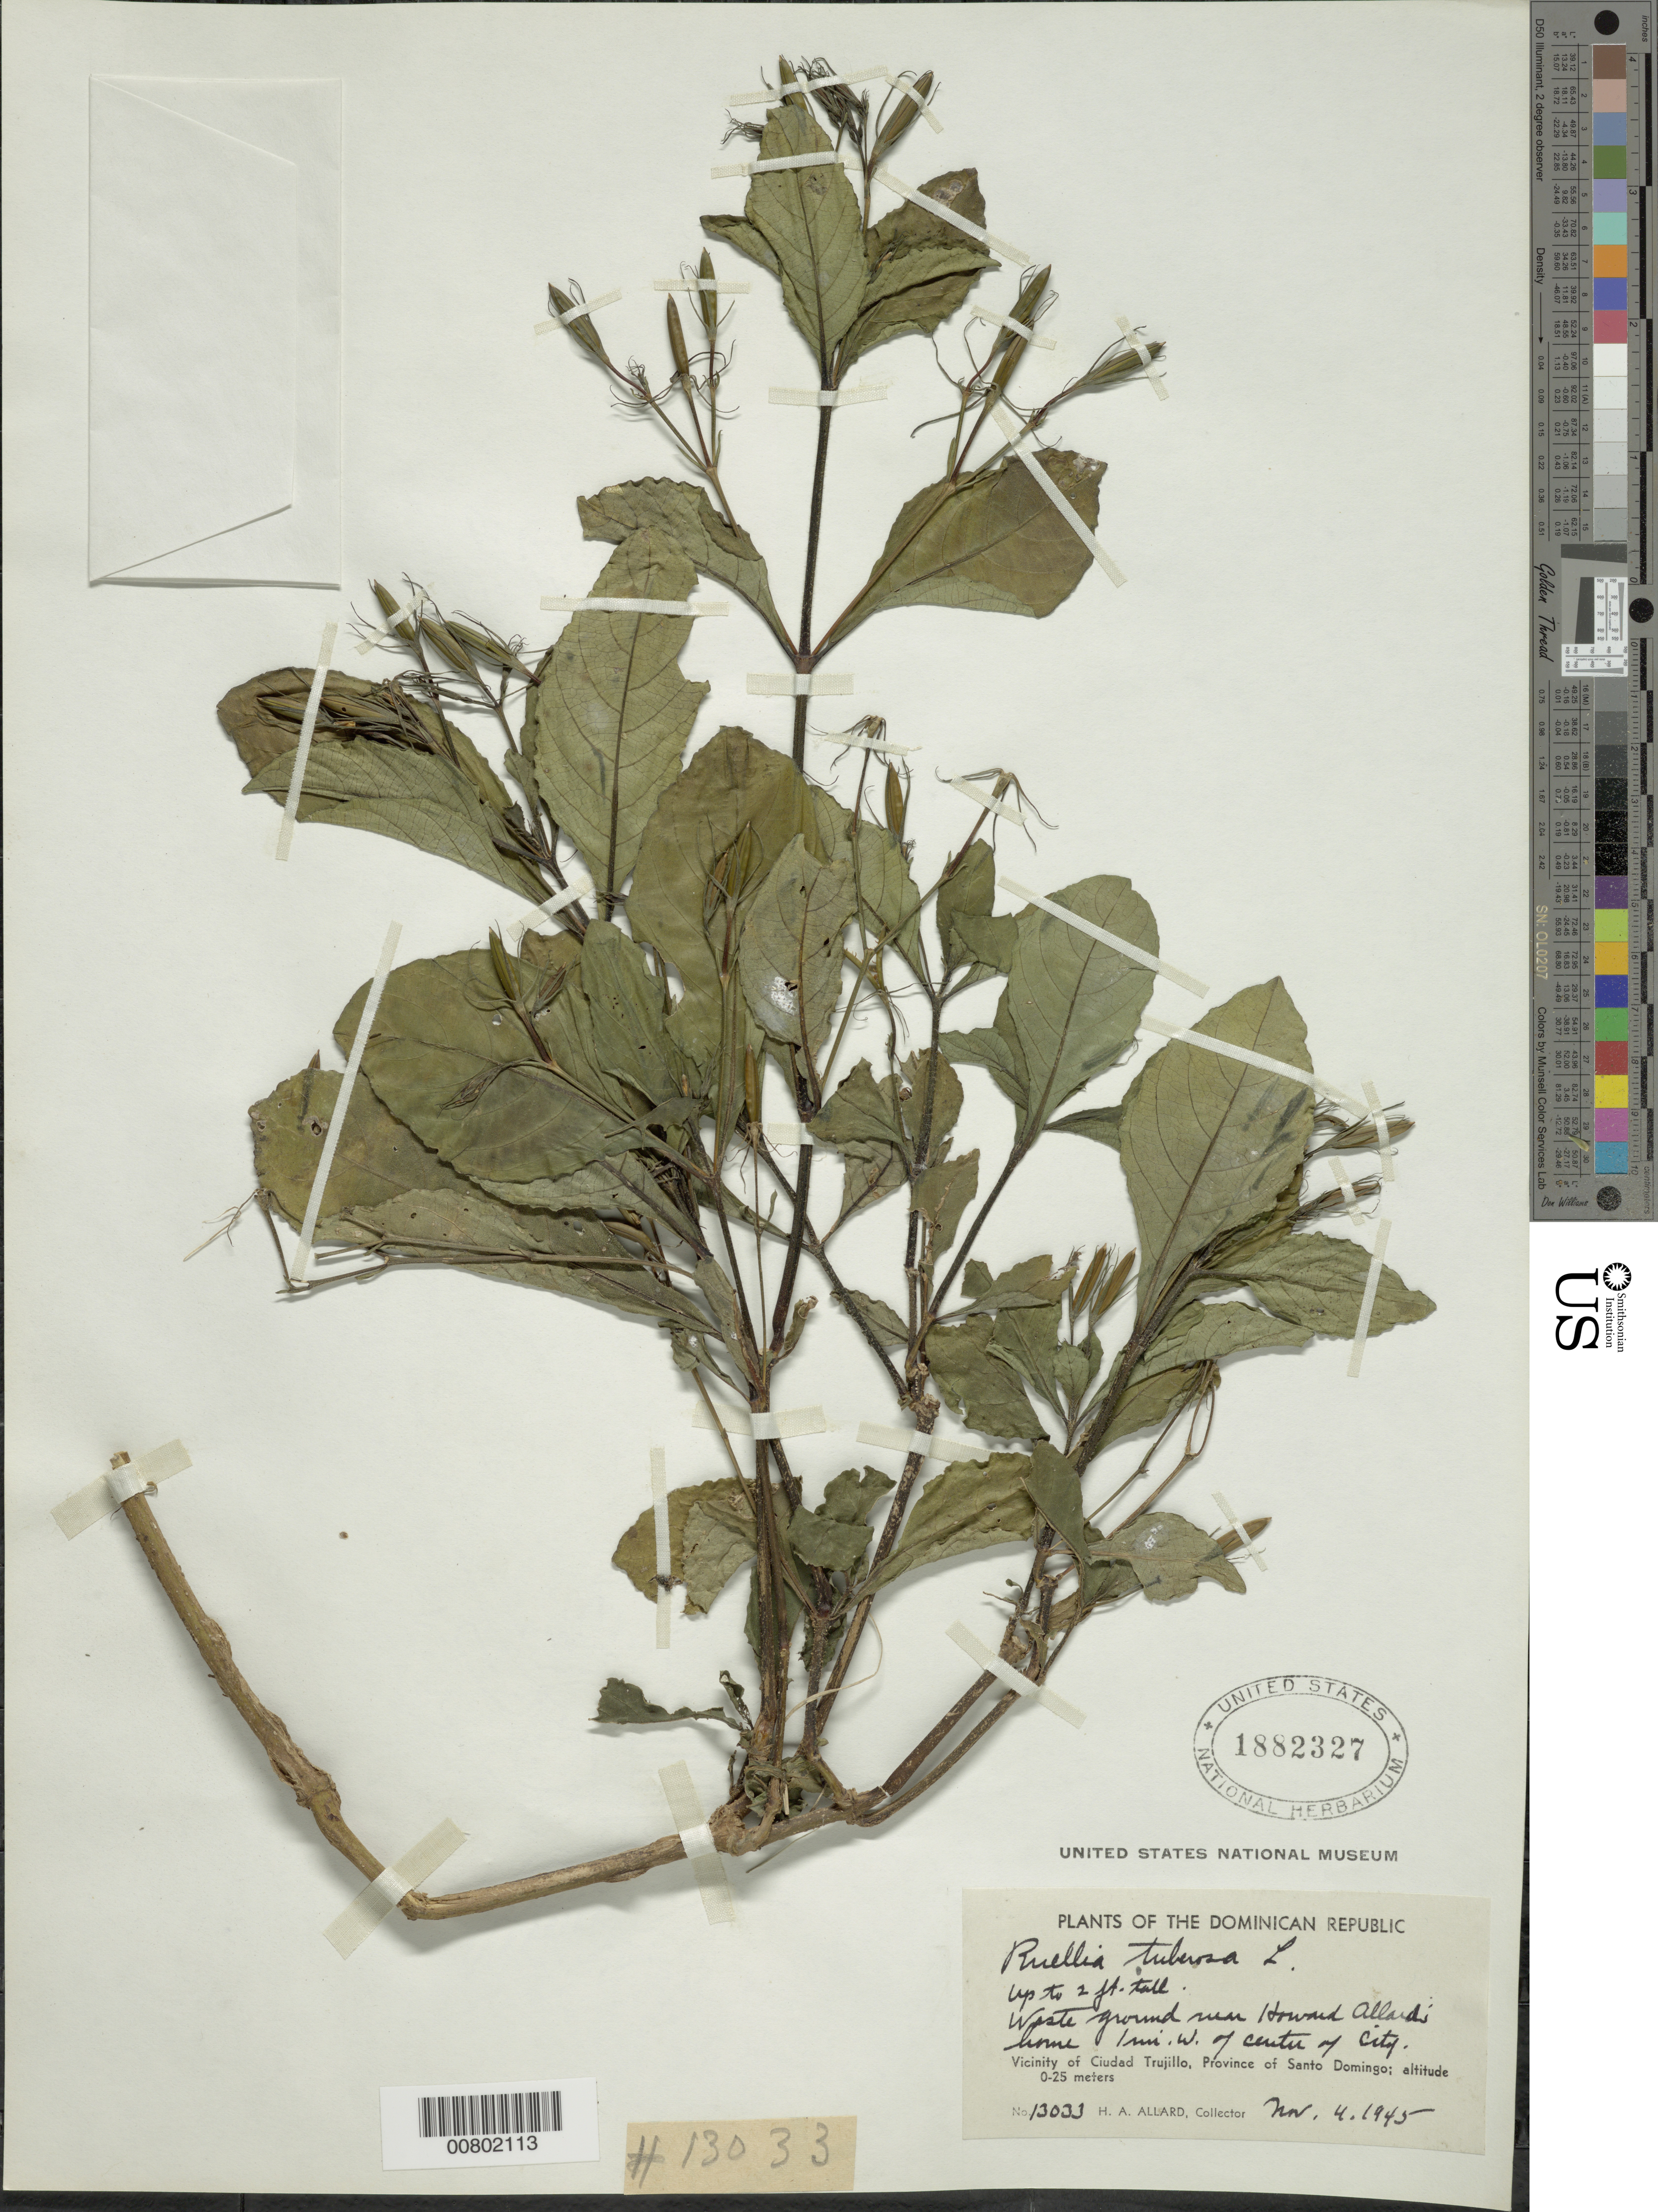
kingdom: Plantae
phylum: Tracheophyta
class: Magnoliopsida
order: Lamiales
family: Acanthaceae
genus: Ruellia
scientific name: Ruellia tuberosa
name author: L.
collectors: H. A. Allard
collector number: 13033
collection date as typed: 04 Nov 1945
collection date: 1945-11-04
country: Dominican Republic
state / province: Distrito Nacional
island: Hispaniola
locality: Vicinity of Santo Domingo, near Howard Allard's home, 1 mi W of center of city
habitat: Waste ground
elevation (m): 0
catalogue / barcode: US 1882327